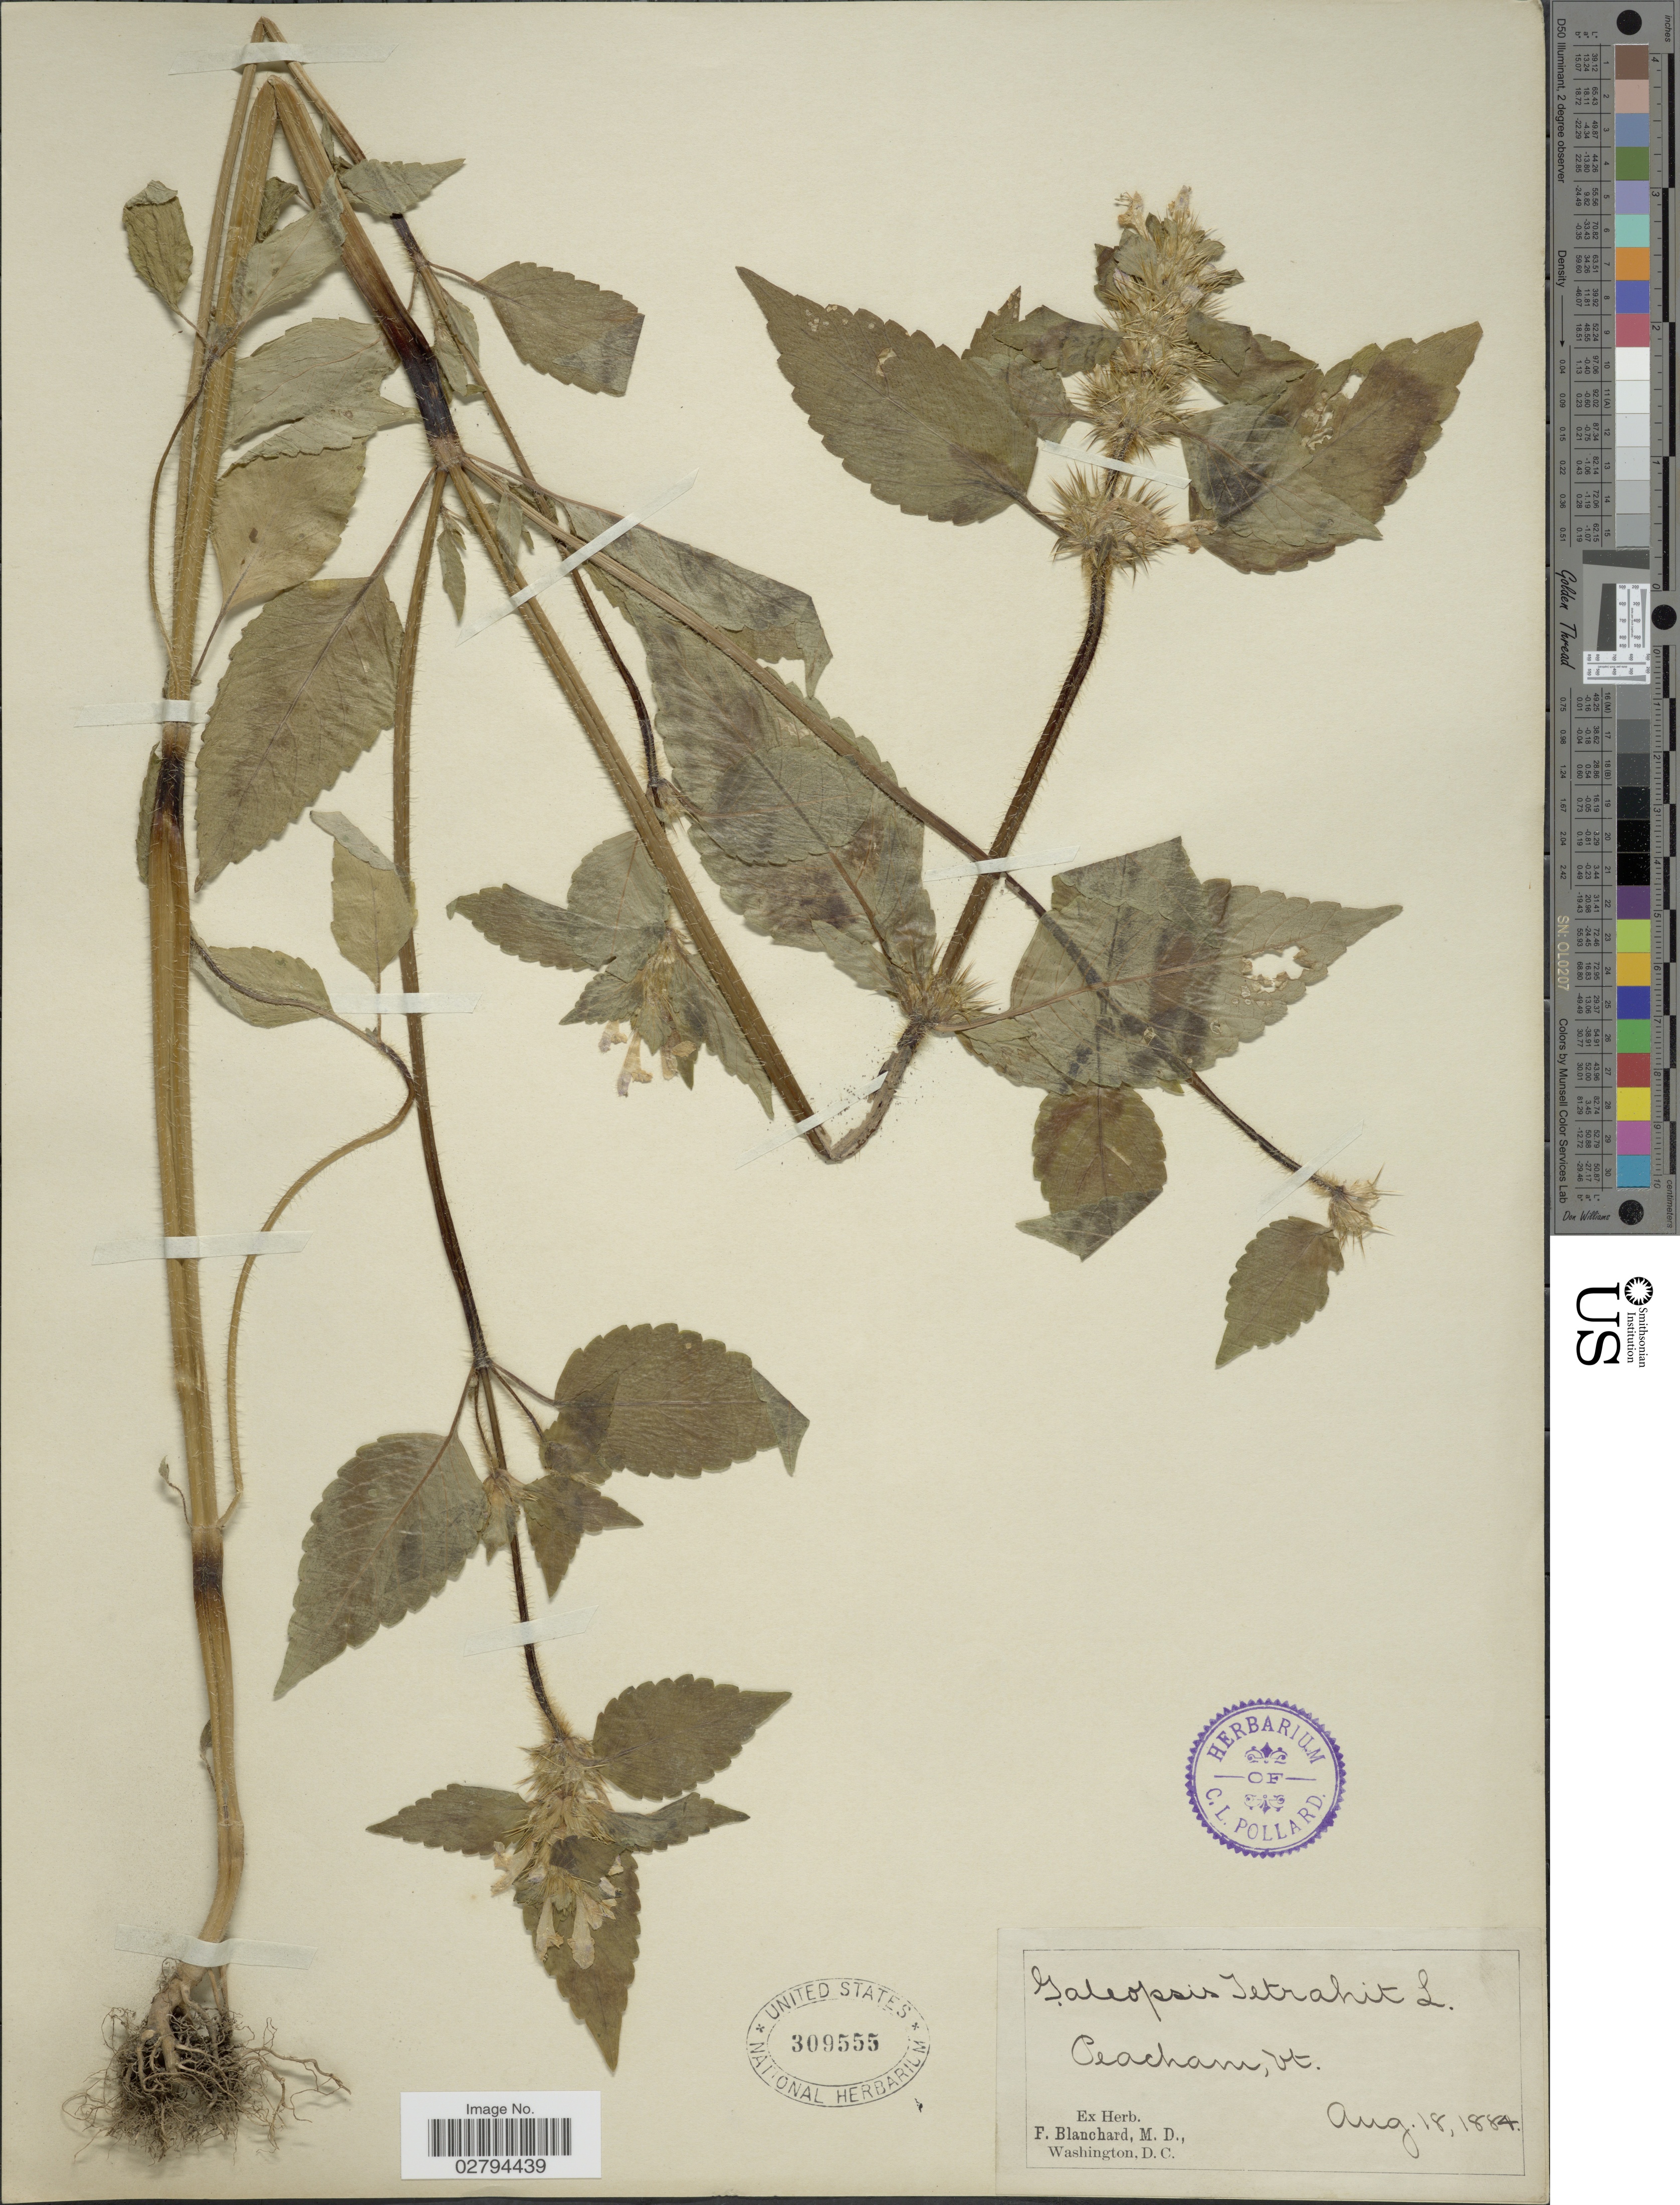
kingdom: Plantae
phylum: Tracheophyta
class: Magnoliopsida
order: Lamiales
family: Lamiaceae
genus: Galeopsis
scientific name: Galeopsis tetrahit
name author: L.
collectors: ex herb. F. Blanchard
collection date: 1884-08-18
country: United States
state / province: Vermont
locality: Peacham.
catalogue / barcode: US 309555